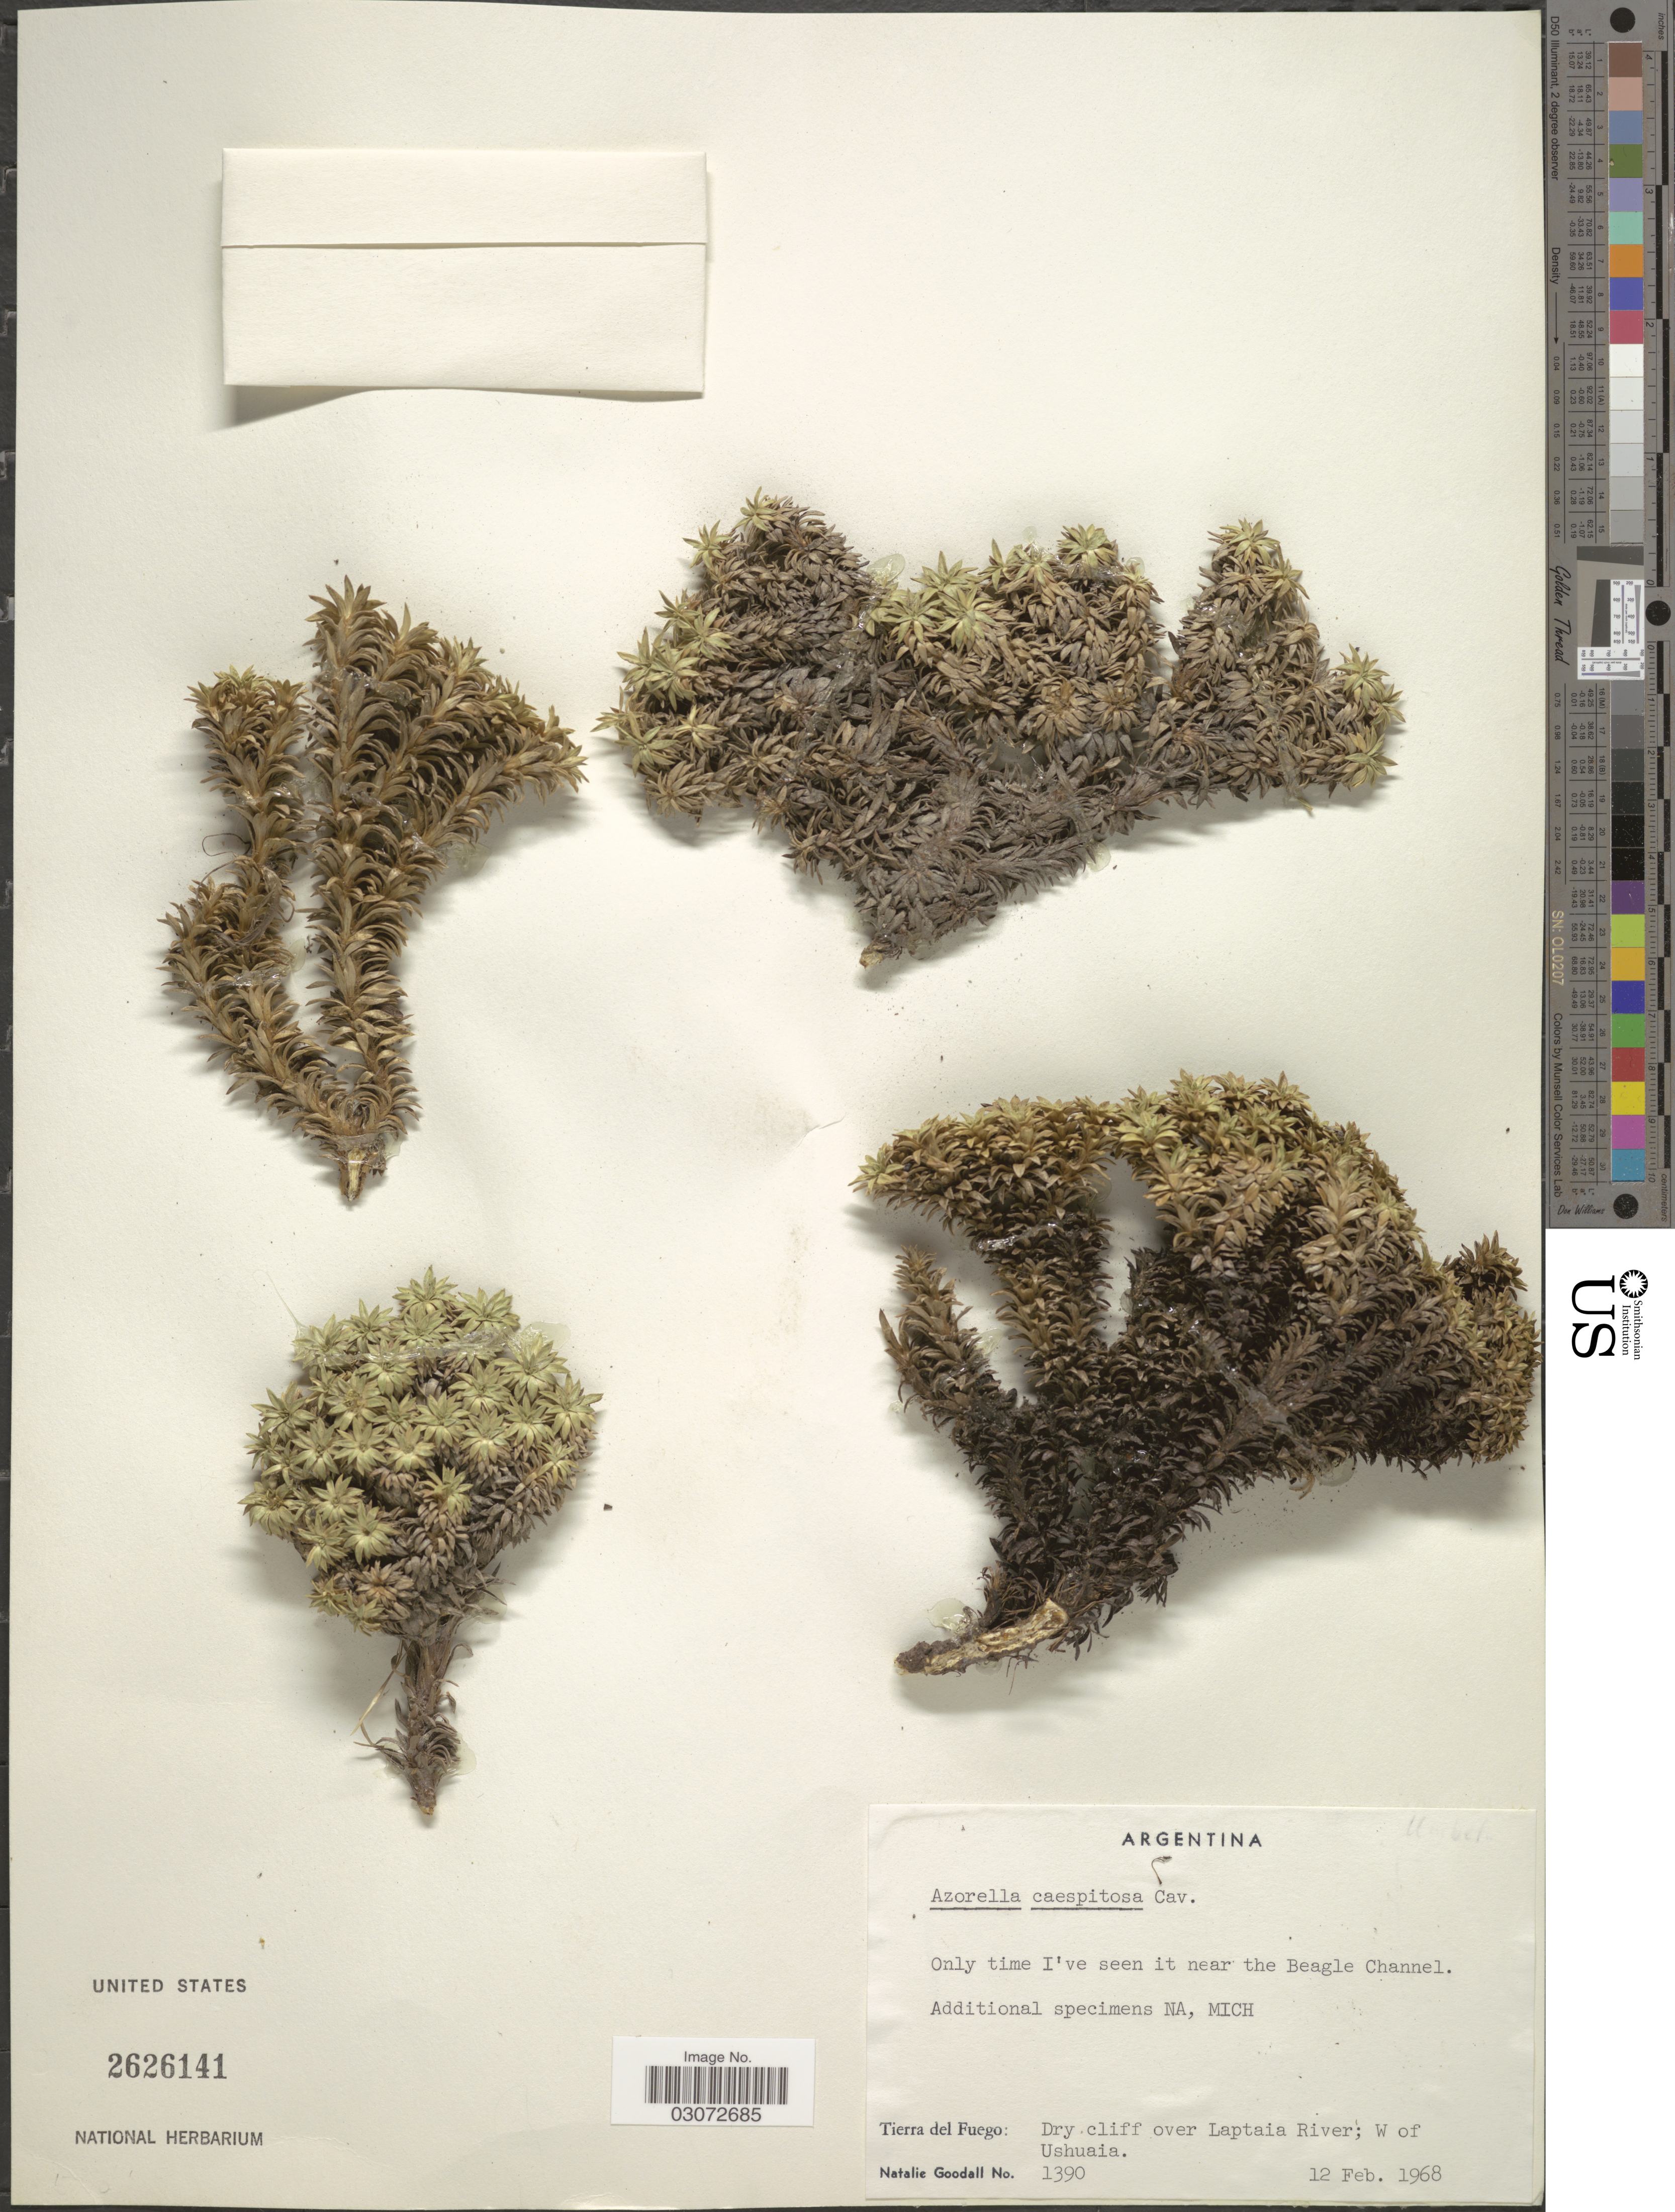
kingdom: Plantae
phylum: Tracheophyta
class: Magnoliopsida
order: Apiales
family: Apiaceae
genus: Azorella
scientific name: Azorella caespitosa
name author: Cav.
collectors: N. Goodall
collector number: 1390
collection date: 1968-02-12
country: Argentina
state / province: Tierra del Fuego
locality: Dry cliff over Laptaia River; W of Ushuaia.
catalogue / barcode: US 2626141